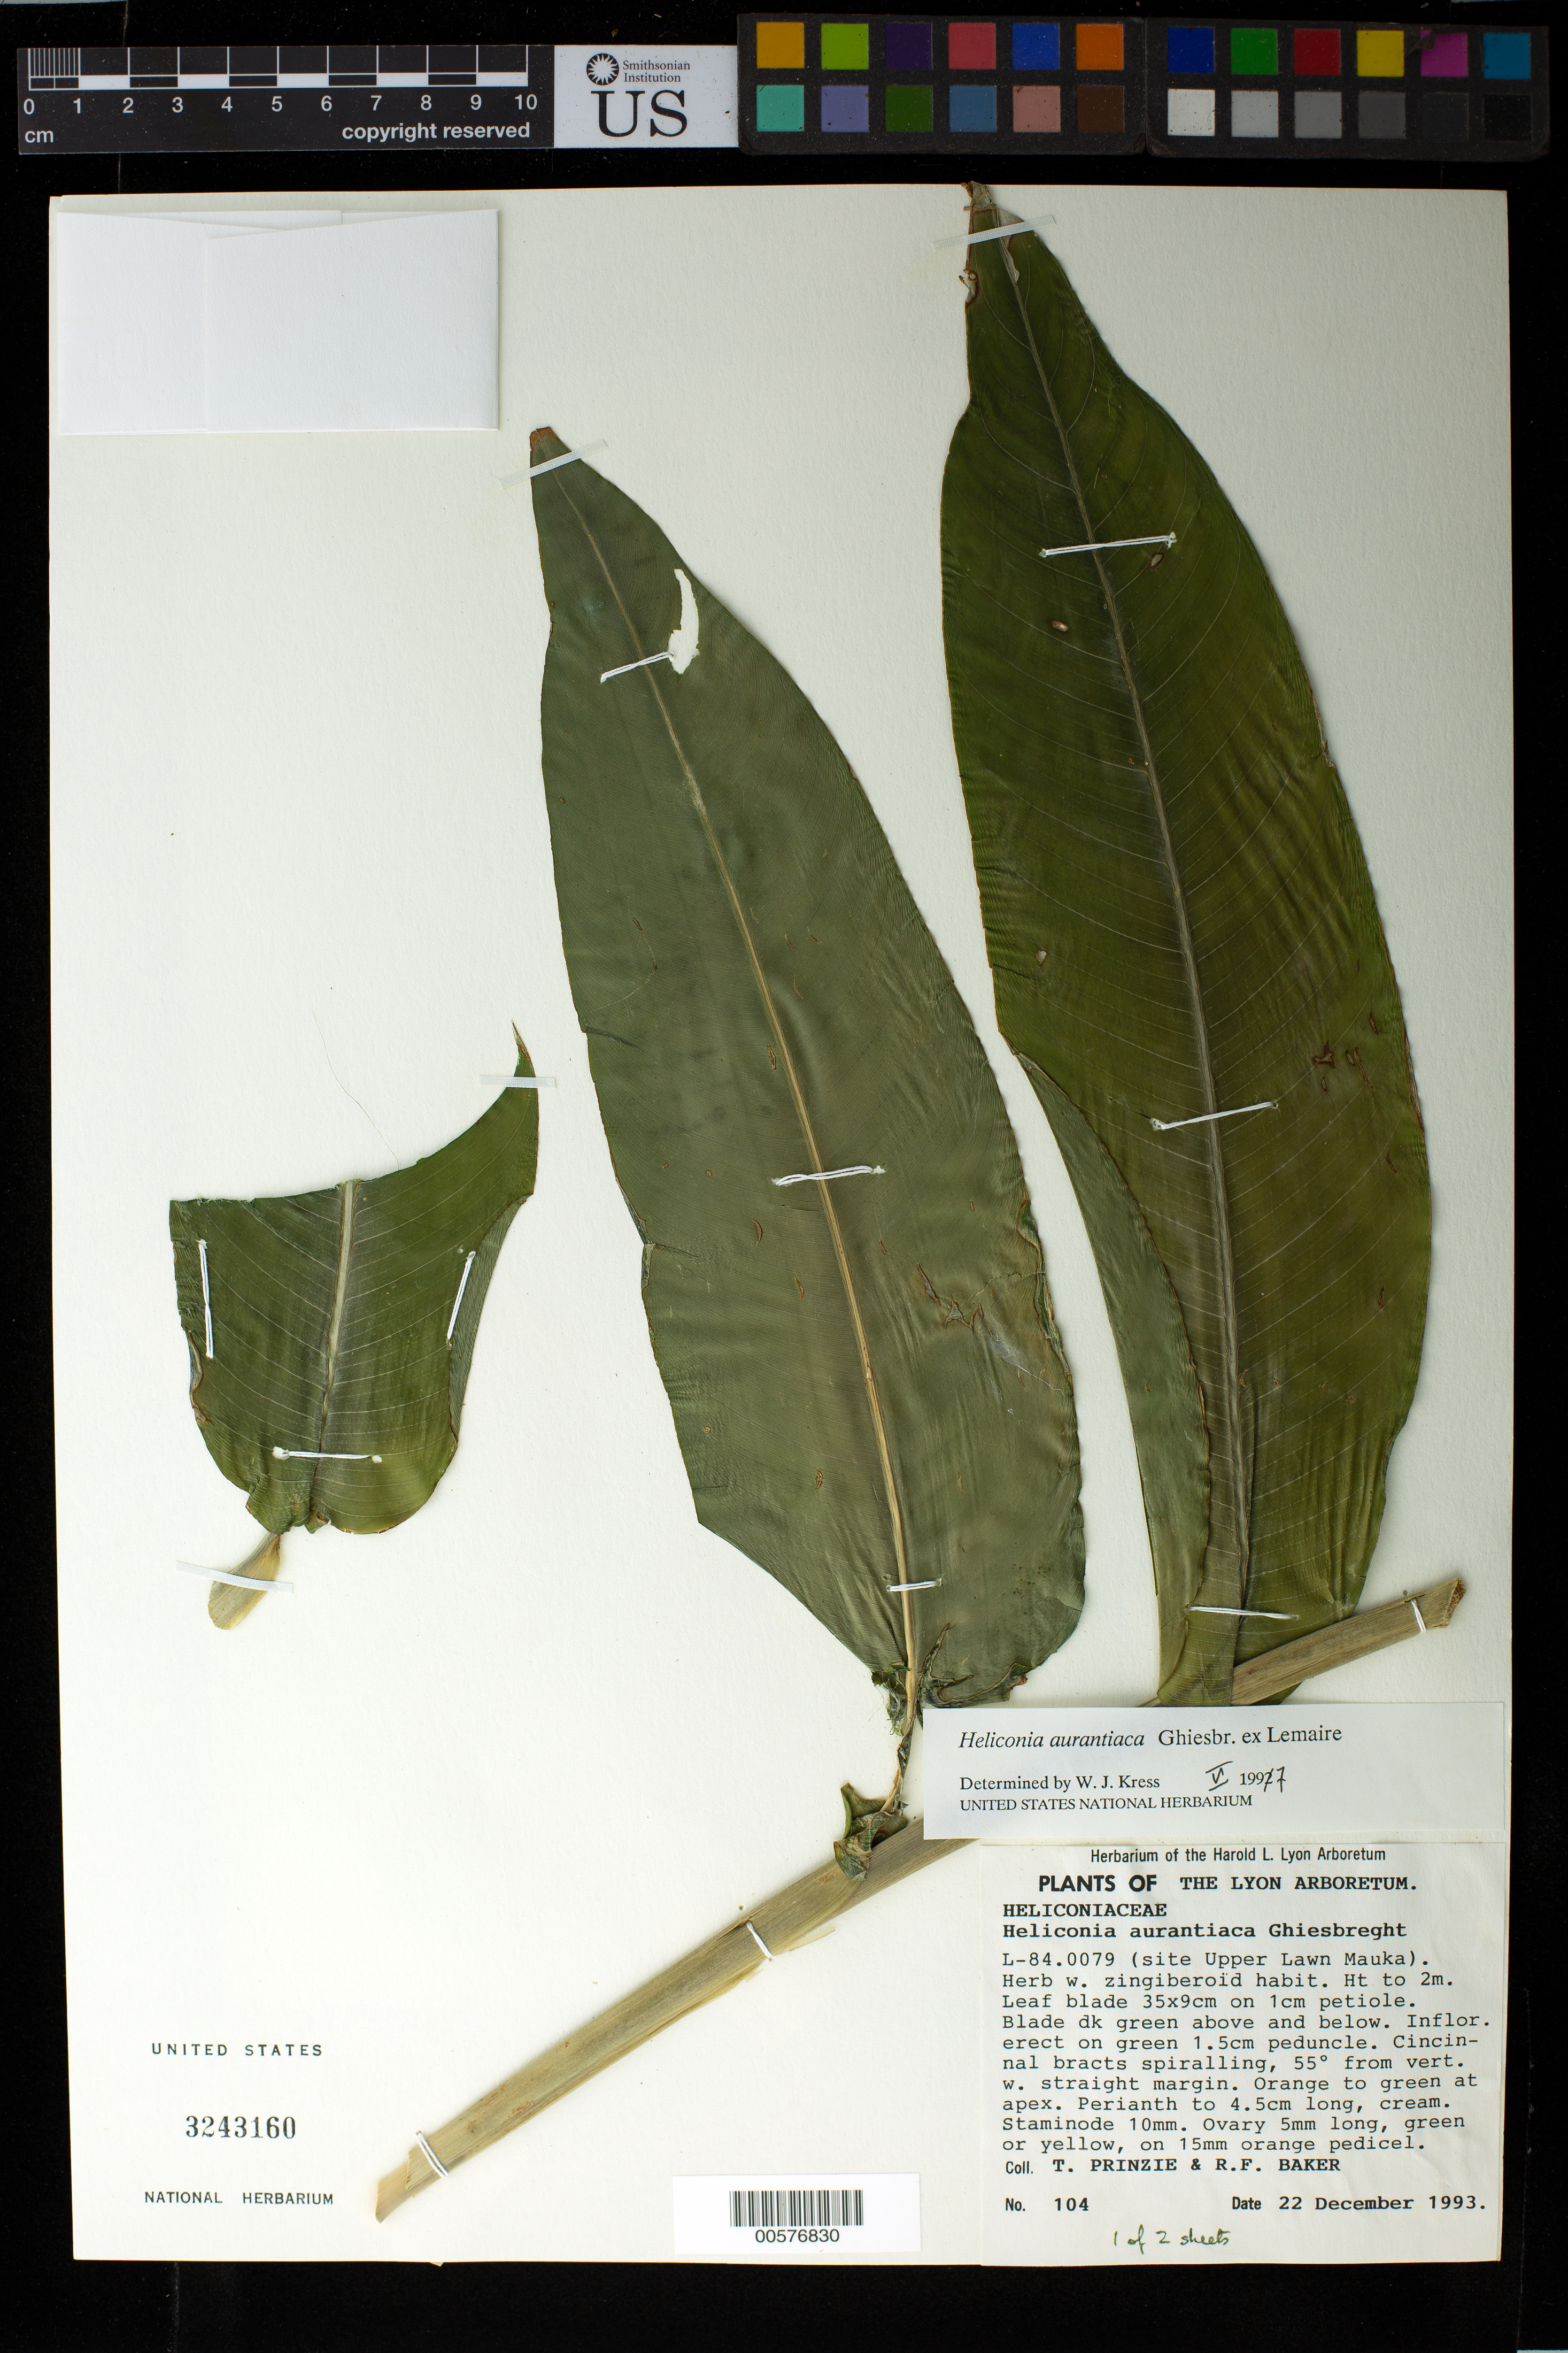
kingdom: Plantae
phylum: Tracheophyta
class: Liliopsida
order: Zingiberales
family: Heliconiaceae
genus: Heliconia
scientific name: Heliconia aurantiaca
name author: Ghiesbr. ex Lem.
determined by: Kress, W. J., (US), Smithsonian Institution - National Museum of Natural History (UNITED STATES)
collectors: T. Prinzie & R. F. Baker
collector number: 104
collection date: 1993-12-22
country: United States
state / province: Hawaii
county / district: Honolulu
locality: Lyon Arboretum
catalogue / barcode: US 3243160